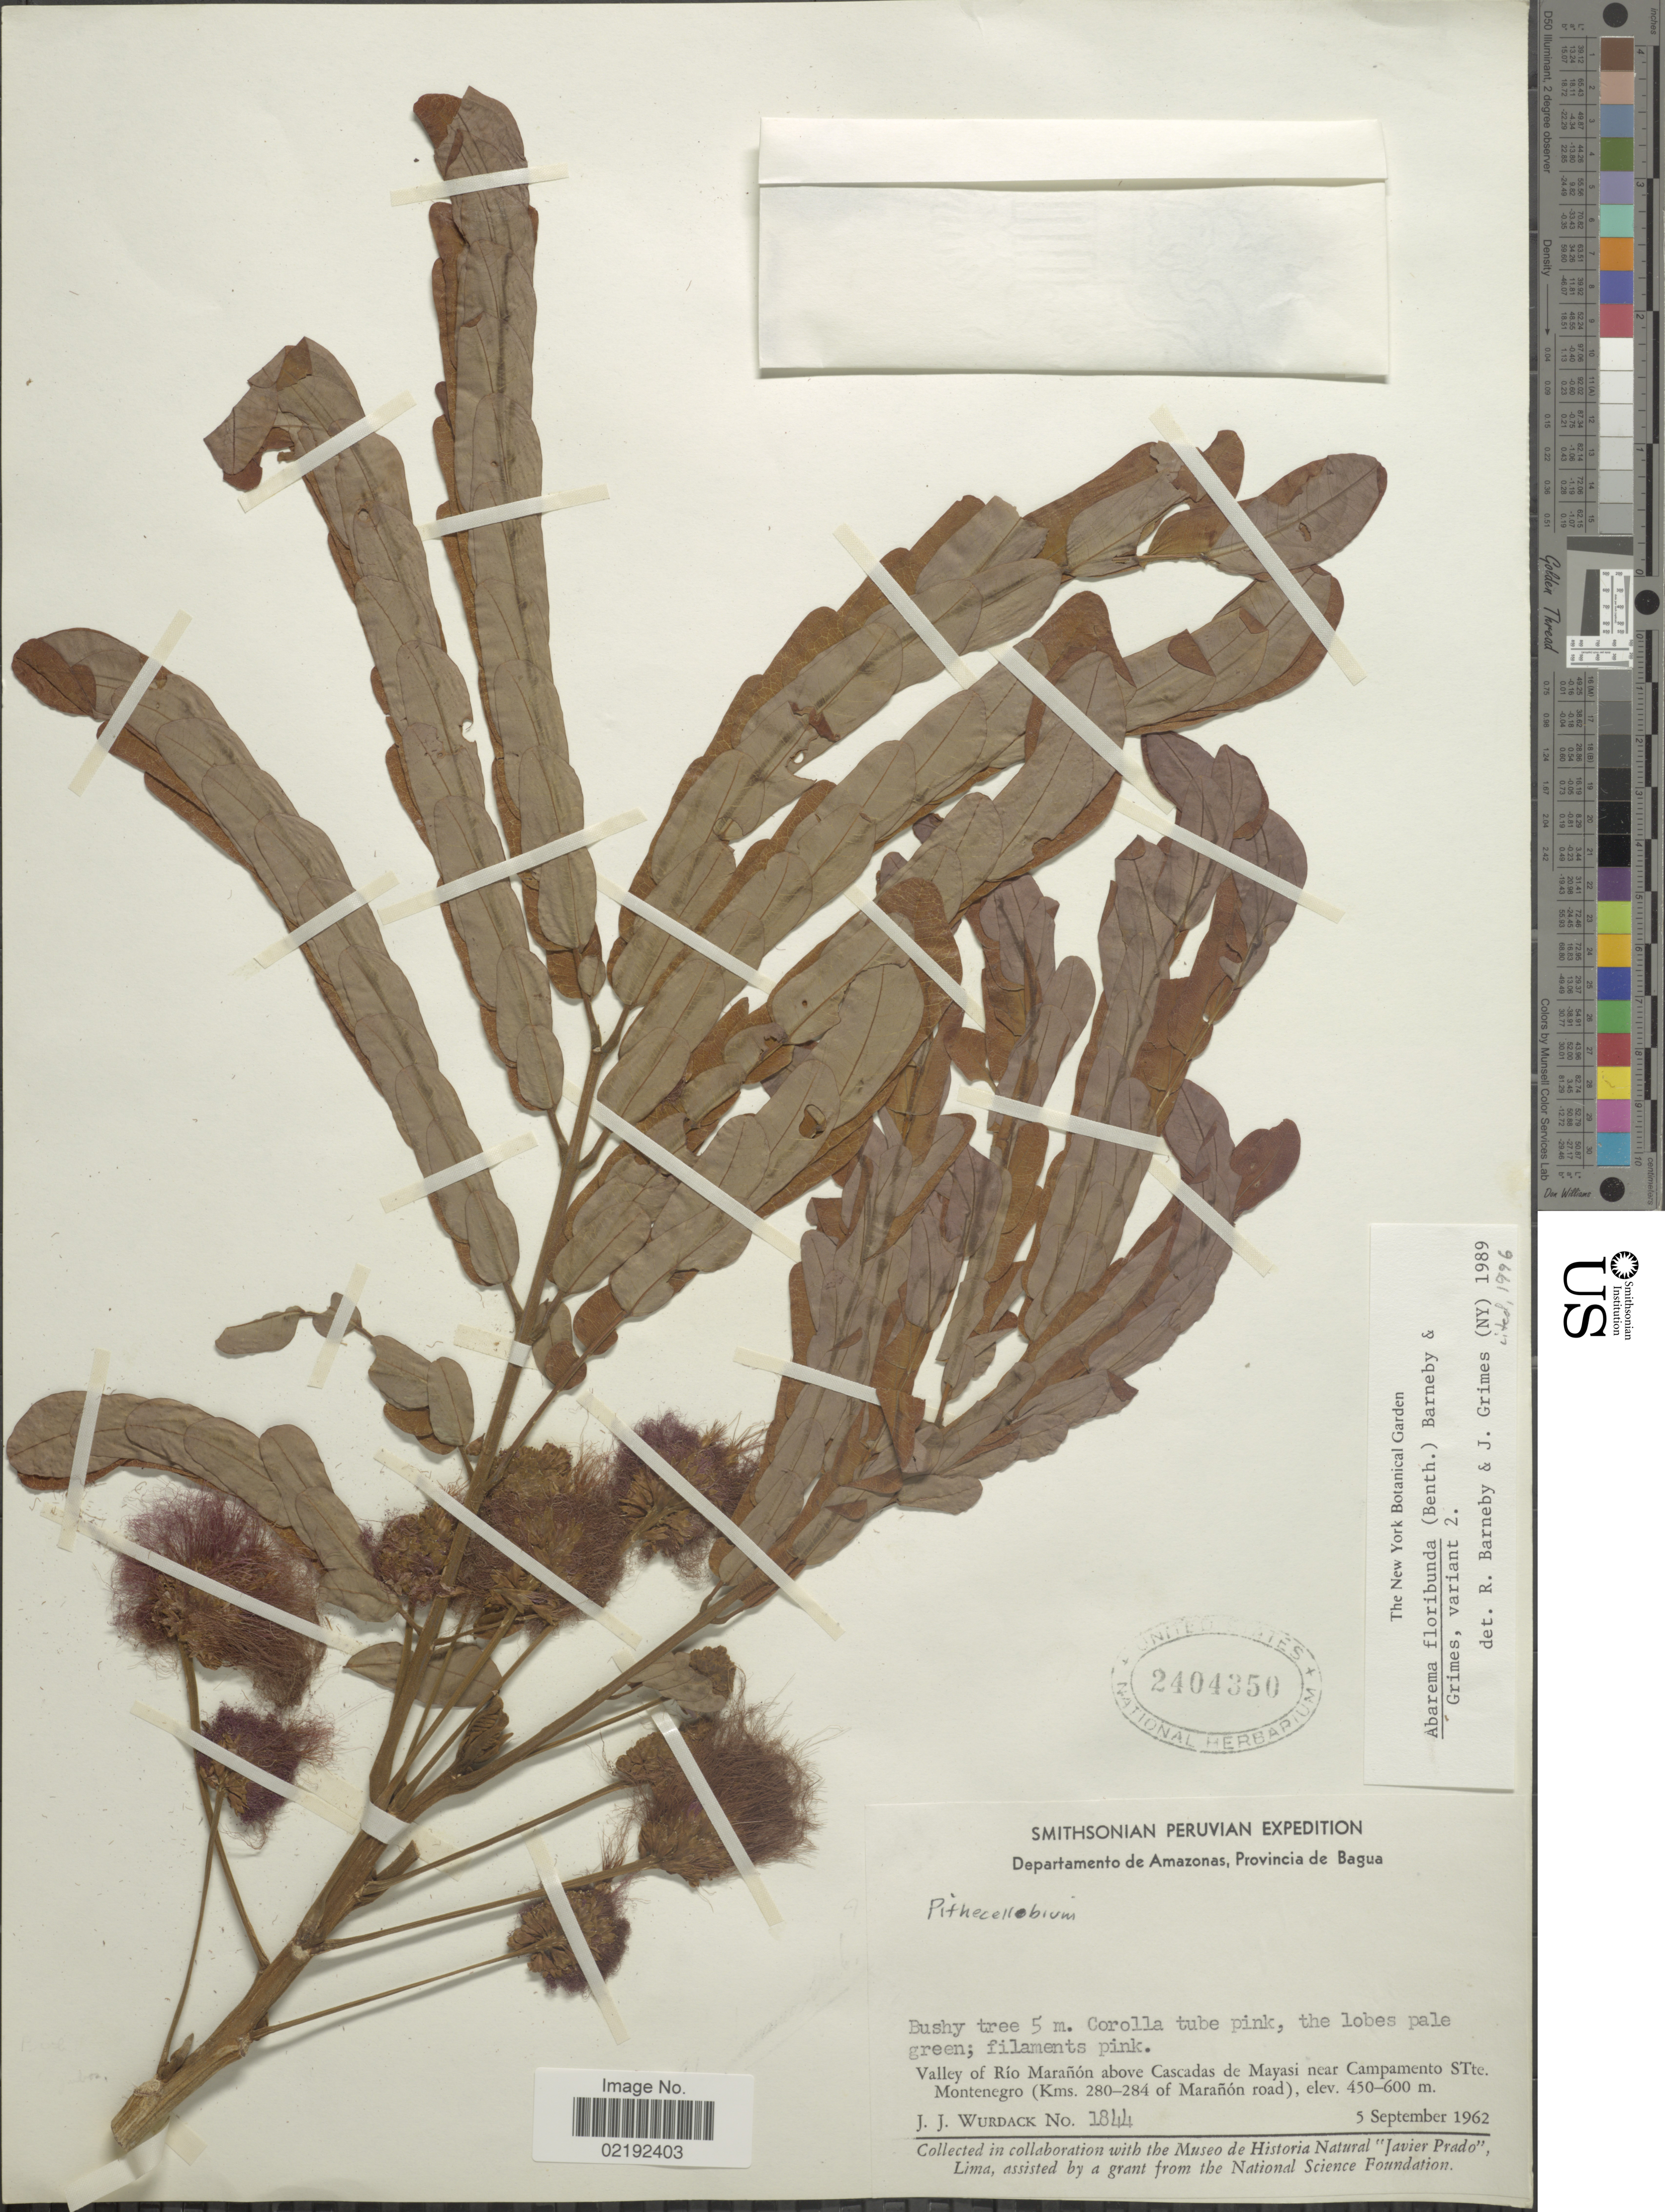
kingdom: Plantae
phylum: Tracheophyta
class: Magnoliopsida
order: Fabales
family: Fabaceae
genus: Abarema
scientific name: Abarema floribunda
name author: (Benth.) Barneby & J.W. Grimes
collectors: J. J. Wurdack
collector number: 1844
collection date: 1962-09-05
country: Peru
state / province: Amazonas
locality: Provincia de Bagua, Valley of Rio Maranon above Cascadas de Mayasi near Campamento STte. Montenegro (Kms 280-284 of Maranon road)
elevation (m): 450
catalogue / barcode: US 2404350